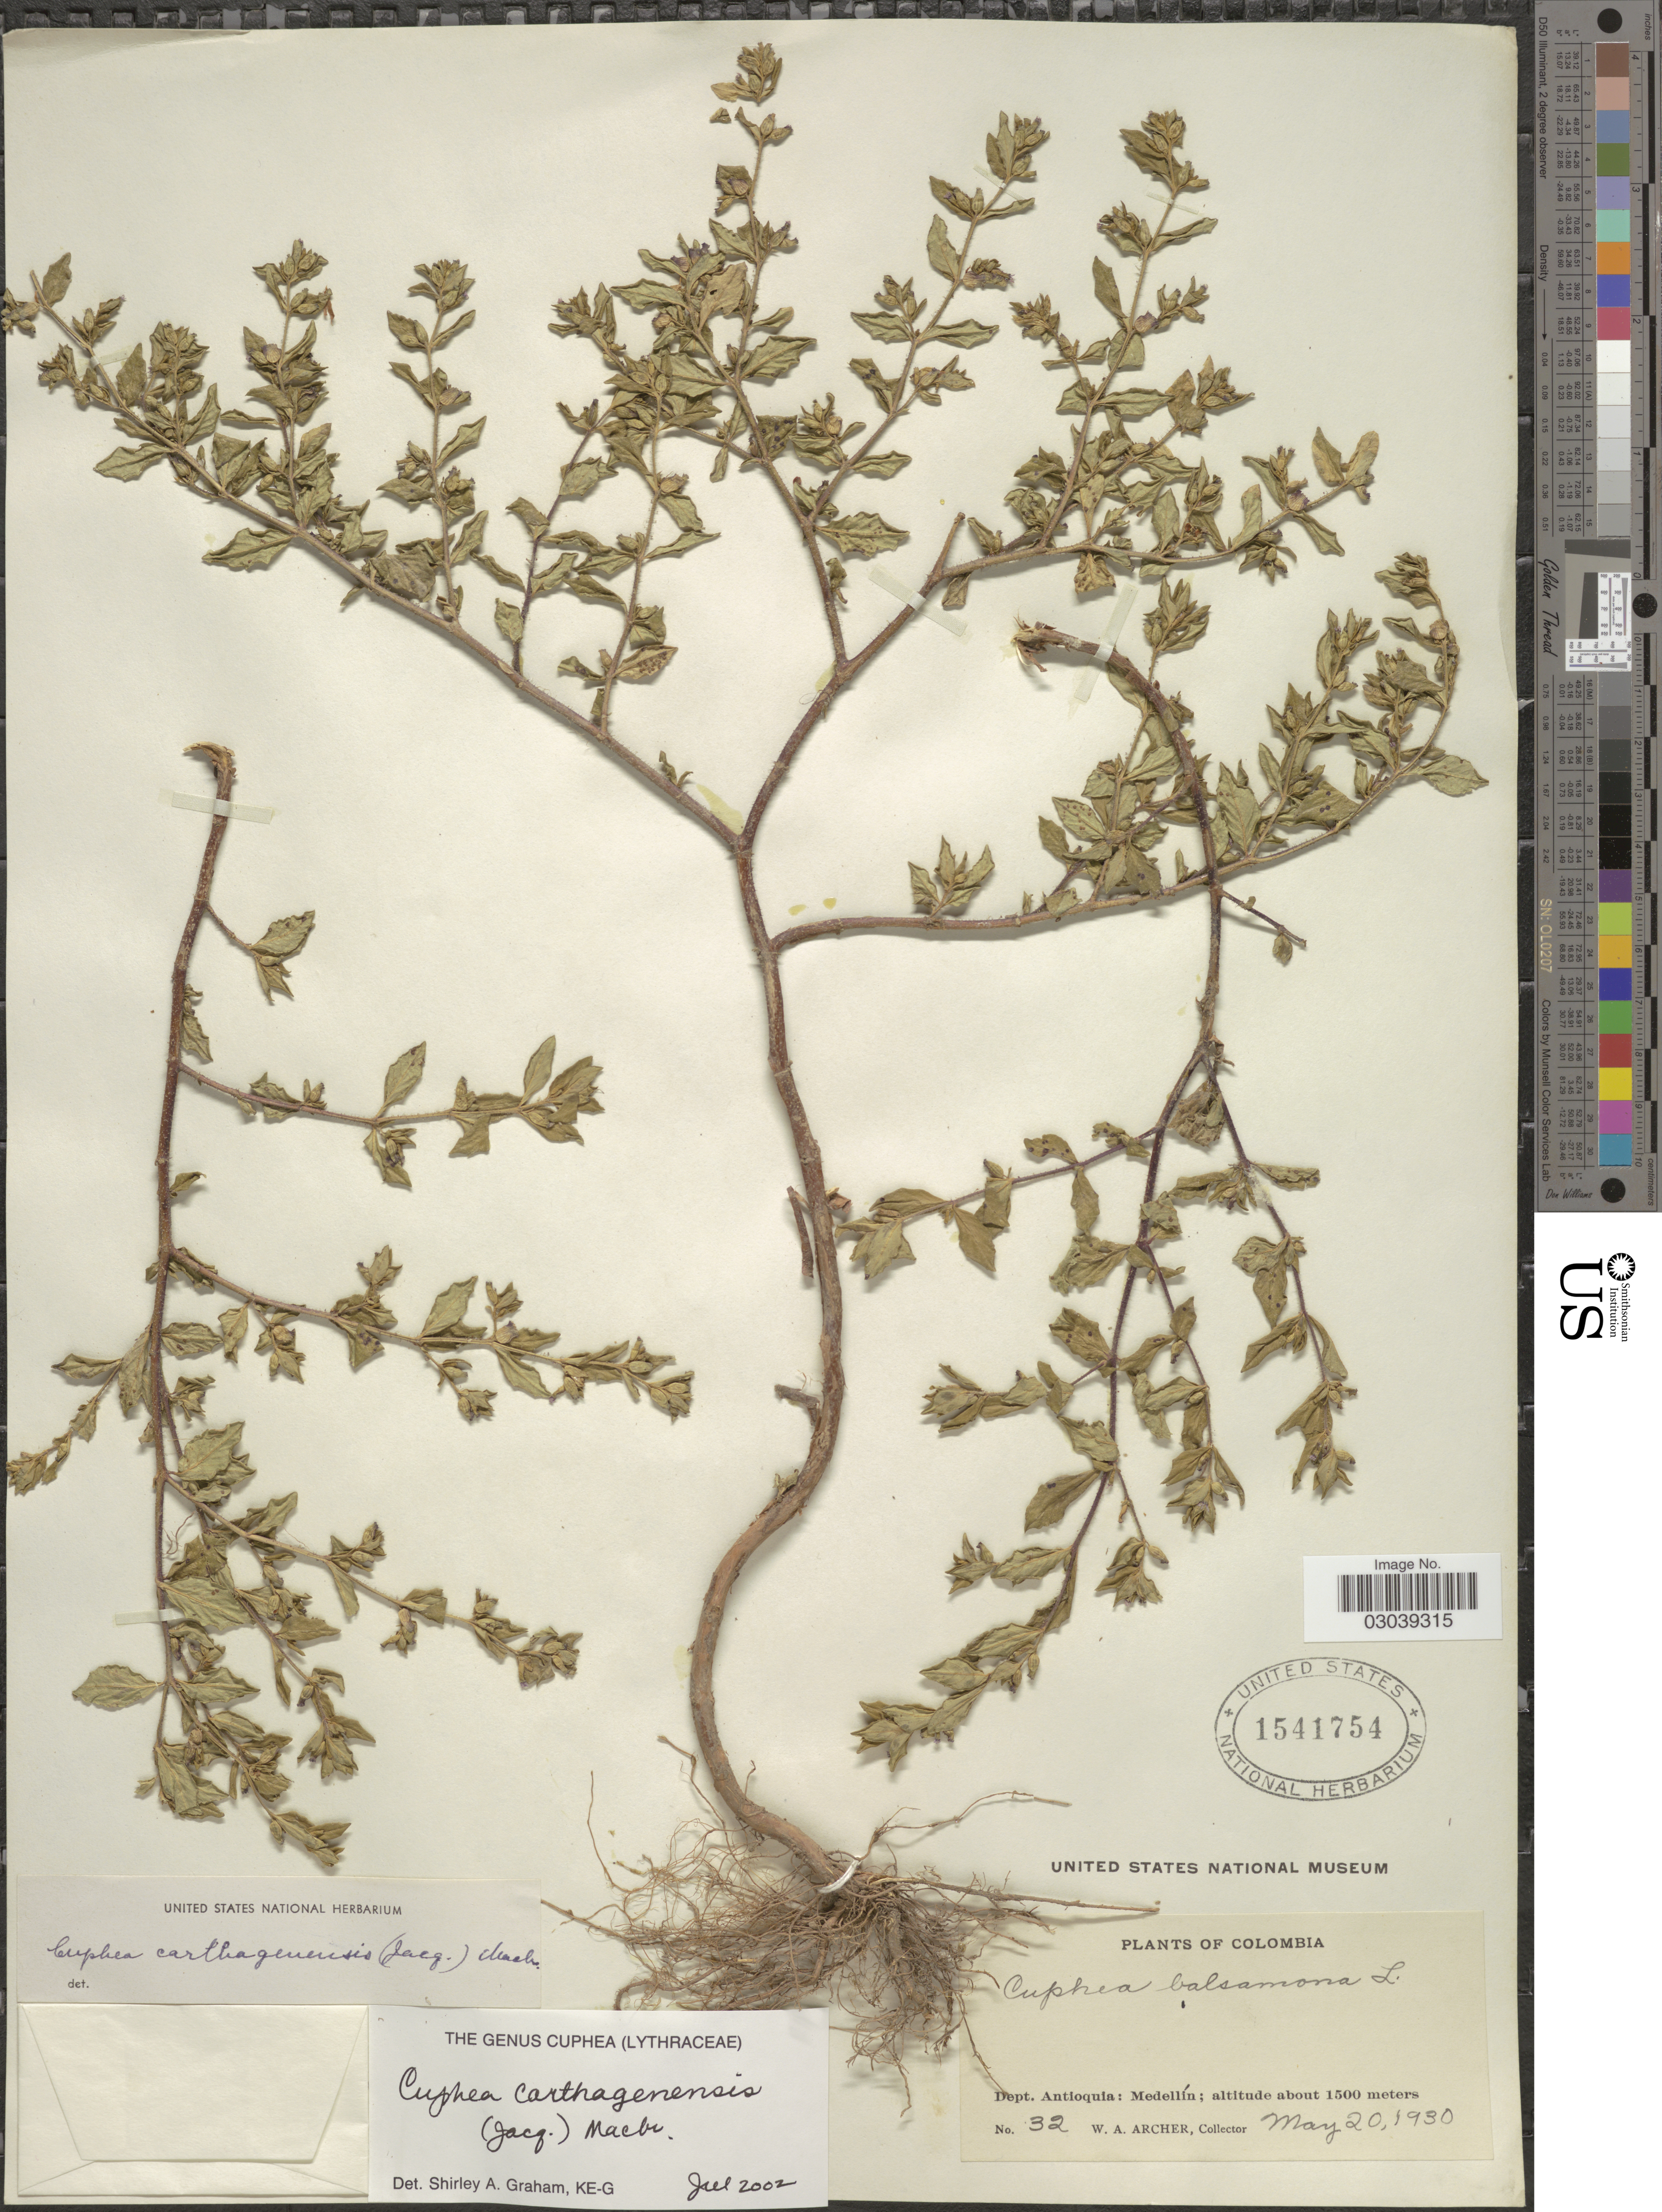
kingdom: Plantae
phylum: Tracheophyta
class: Magnoliopsida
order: Myrtales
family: Lythraceae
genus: Cuphea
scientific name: Cuphea carthagenensis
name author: (Jacq.) J.F. Macbr.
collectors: W. Archer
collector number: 32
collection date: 1930-05-20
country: Colombia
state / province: Antioquia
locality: Dept. Antioquia: Medellín.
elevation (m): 1500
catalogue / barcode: US 1541754